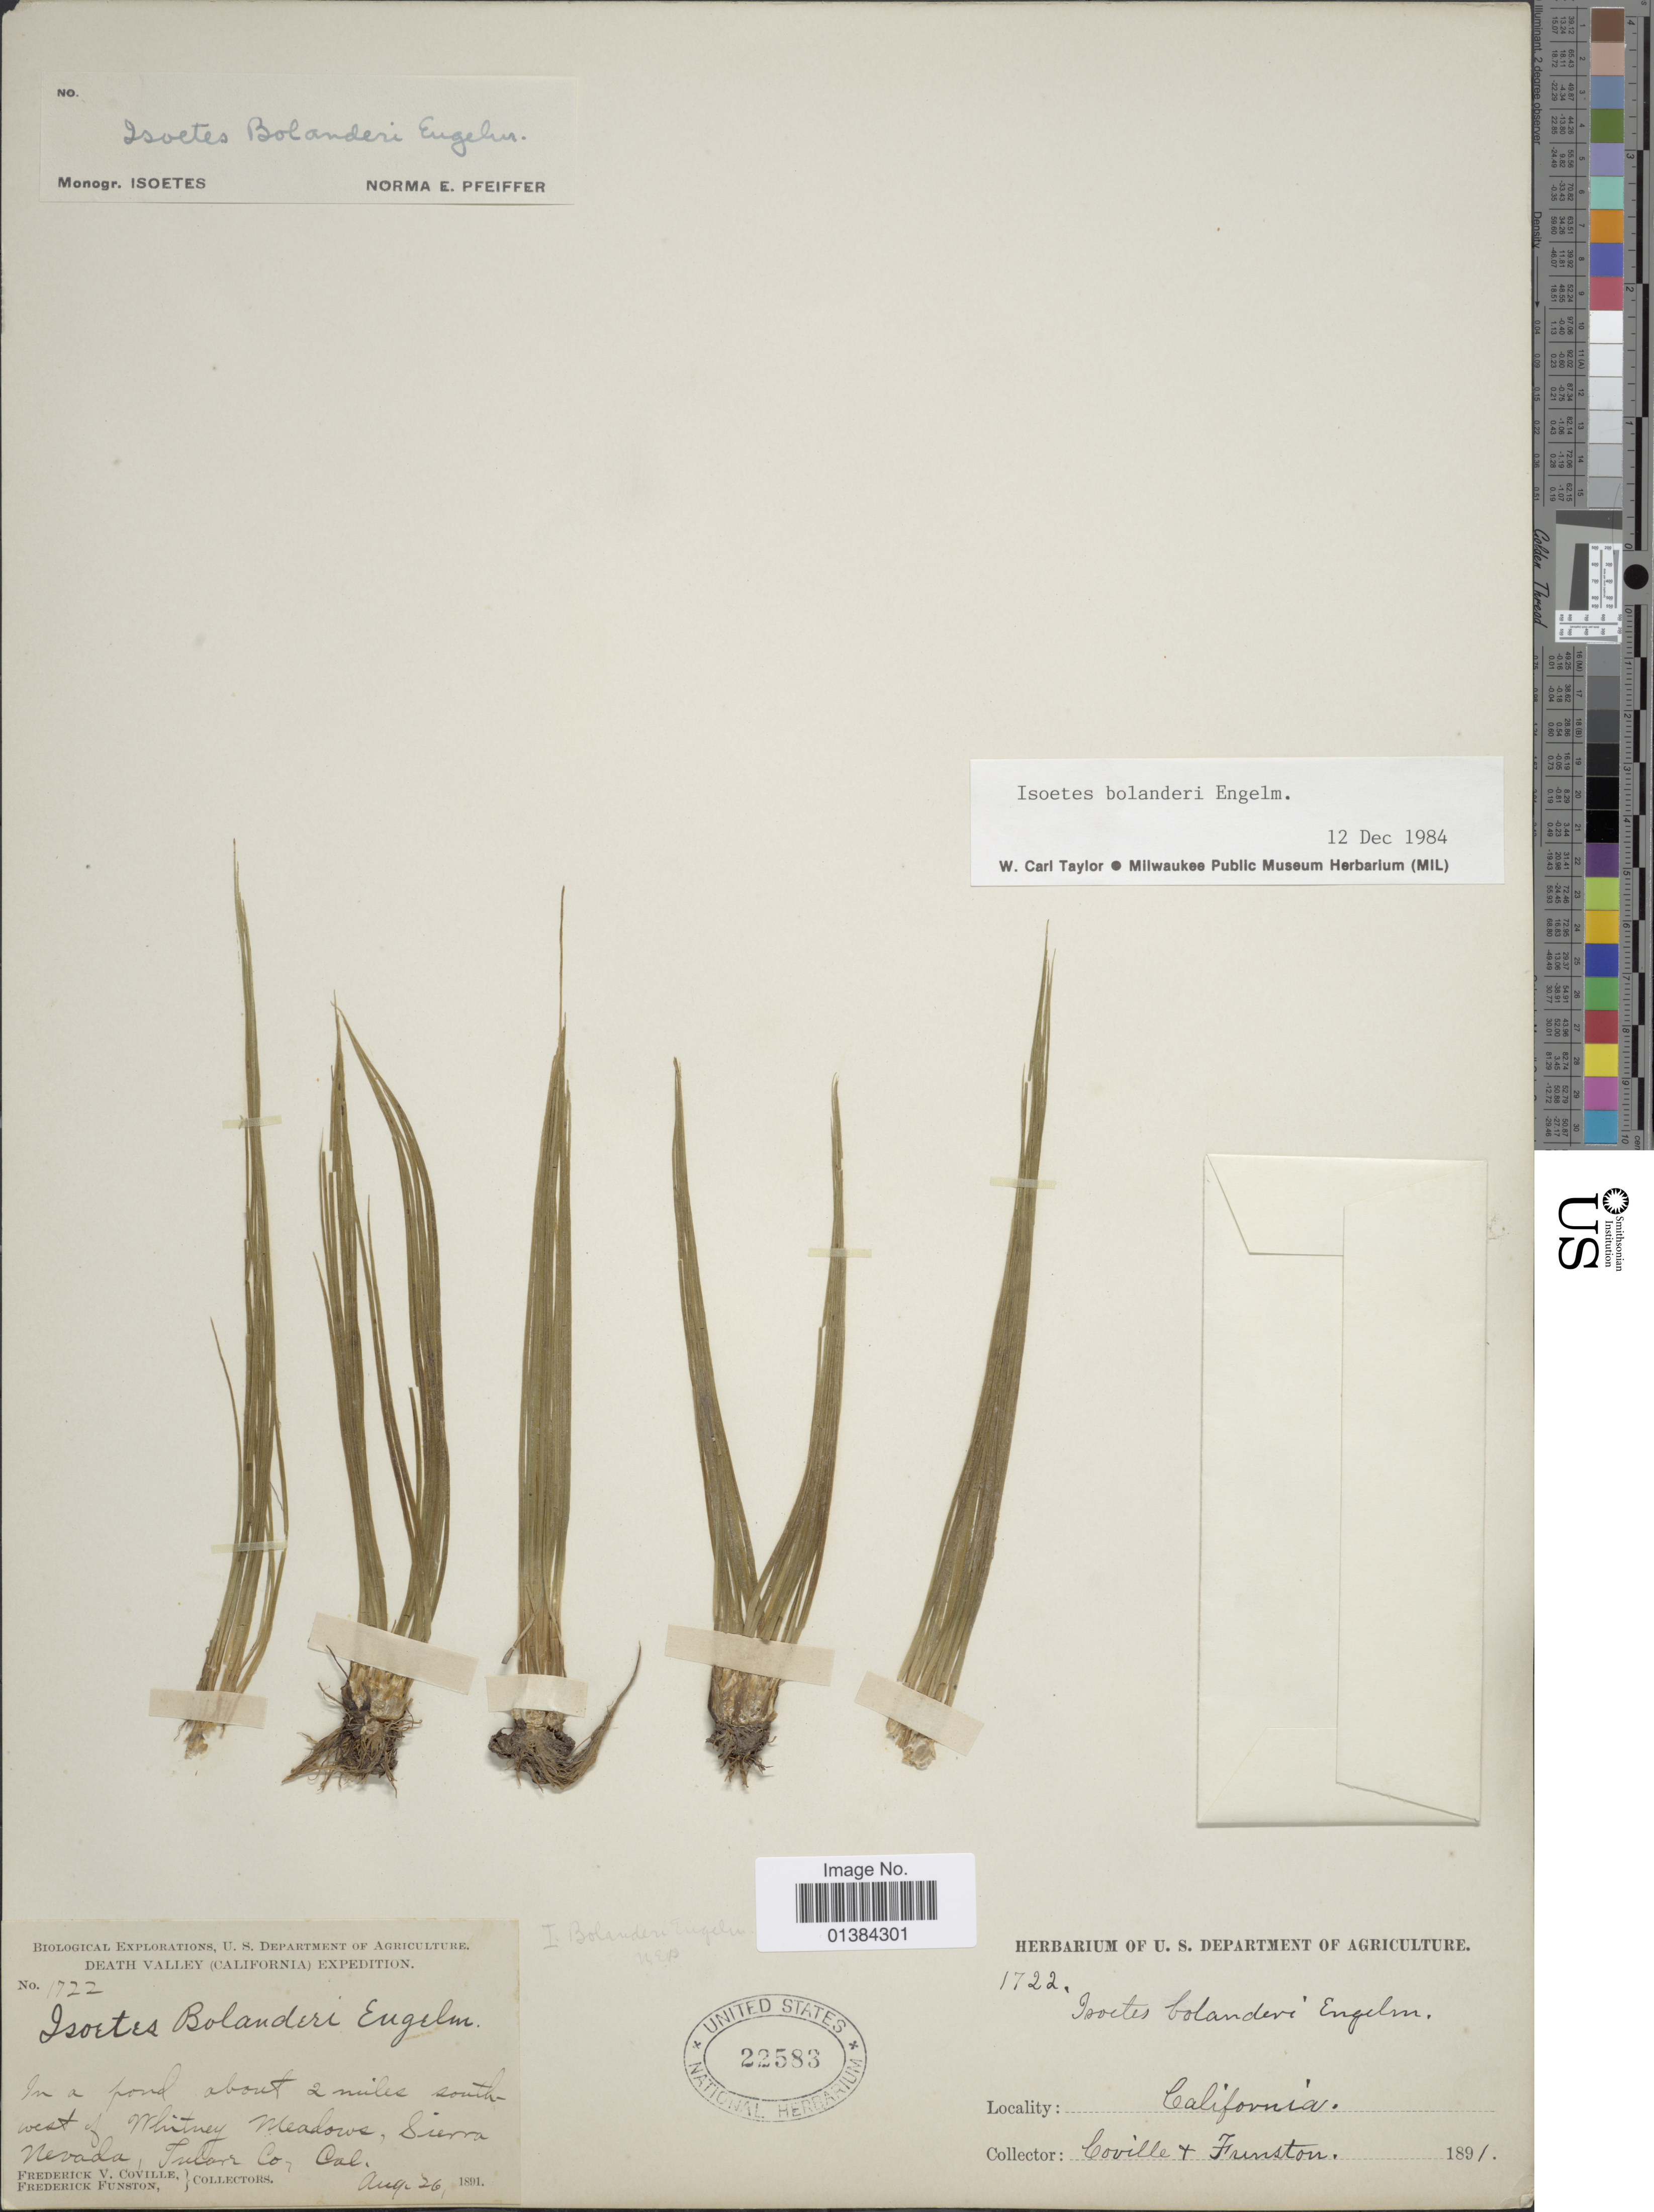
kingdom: Plantae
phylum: Tracheophyta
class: Lycopodiopsida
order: Isoetales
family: Isoetaceae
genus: Isoetes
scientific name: Isoetes bolanderi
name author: Engelm.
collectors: F. V. Coville & F. Funston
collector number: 1722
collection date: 1891-08-26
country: United States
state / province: California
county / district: Tulare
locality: Death Valley. In a pond about 2 miles south west of Whitney Meadows, Sierra Nevada, Tulare Co.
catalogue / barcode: US 22583